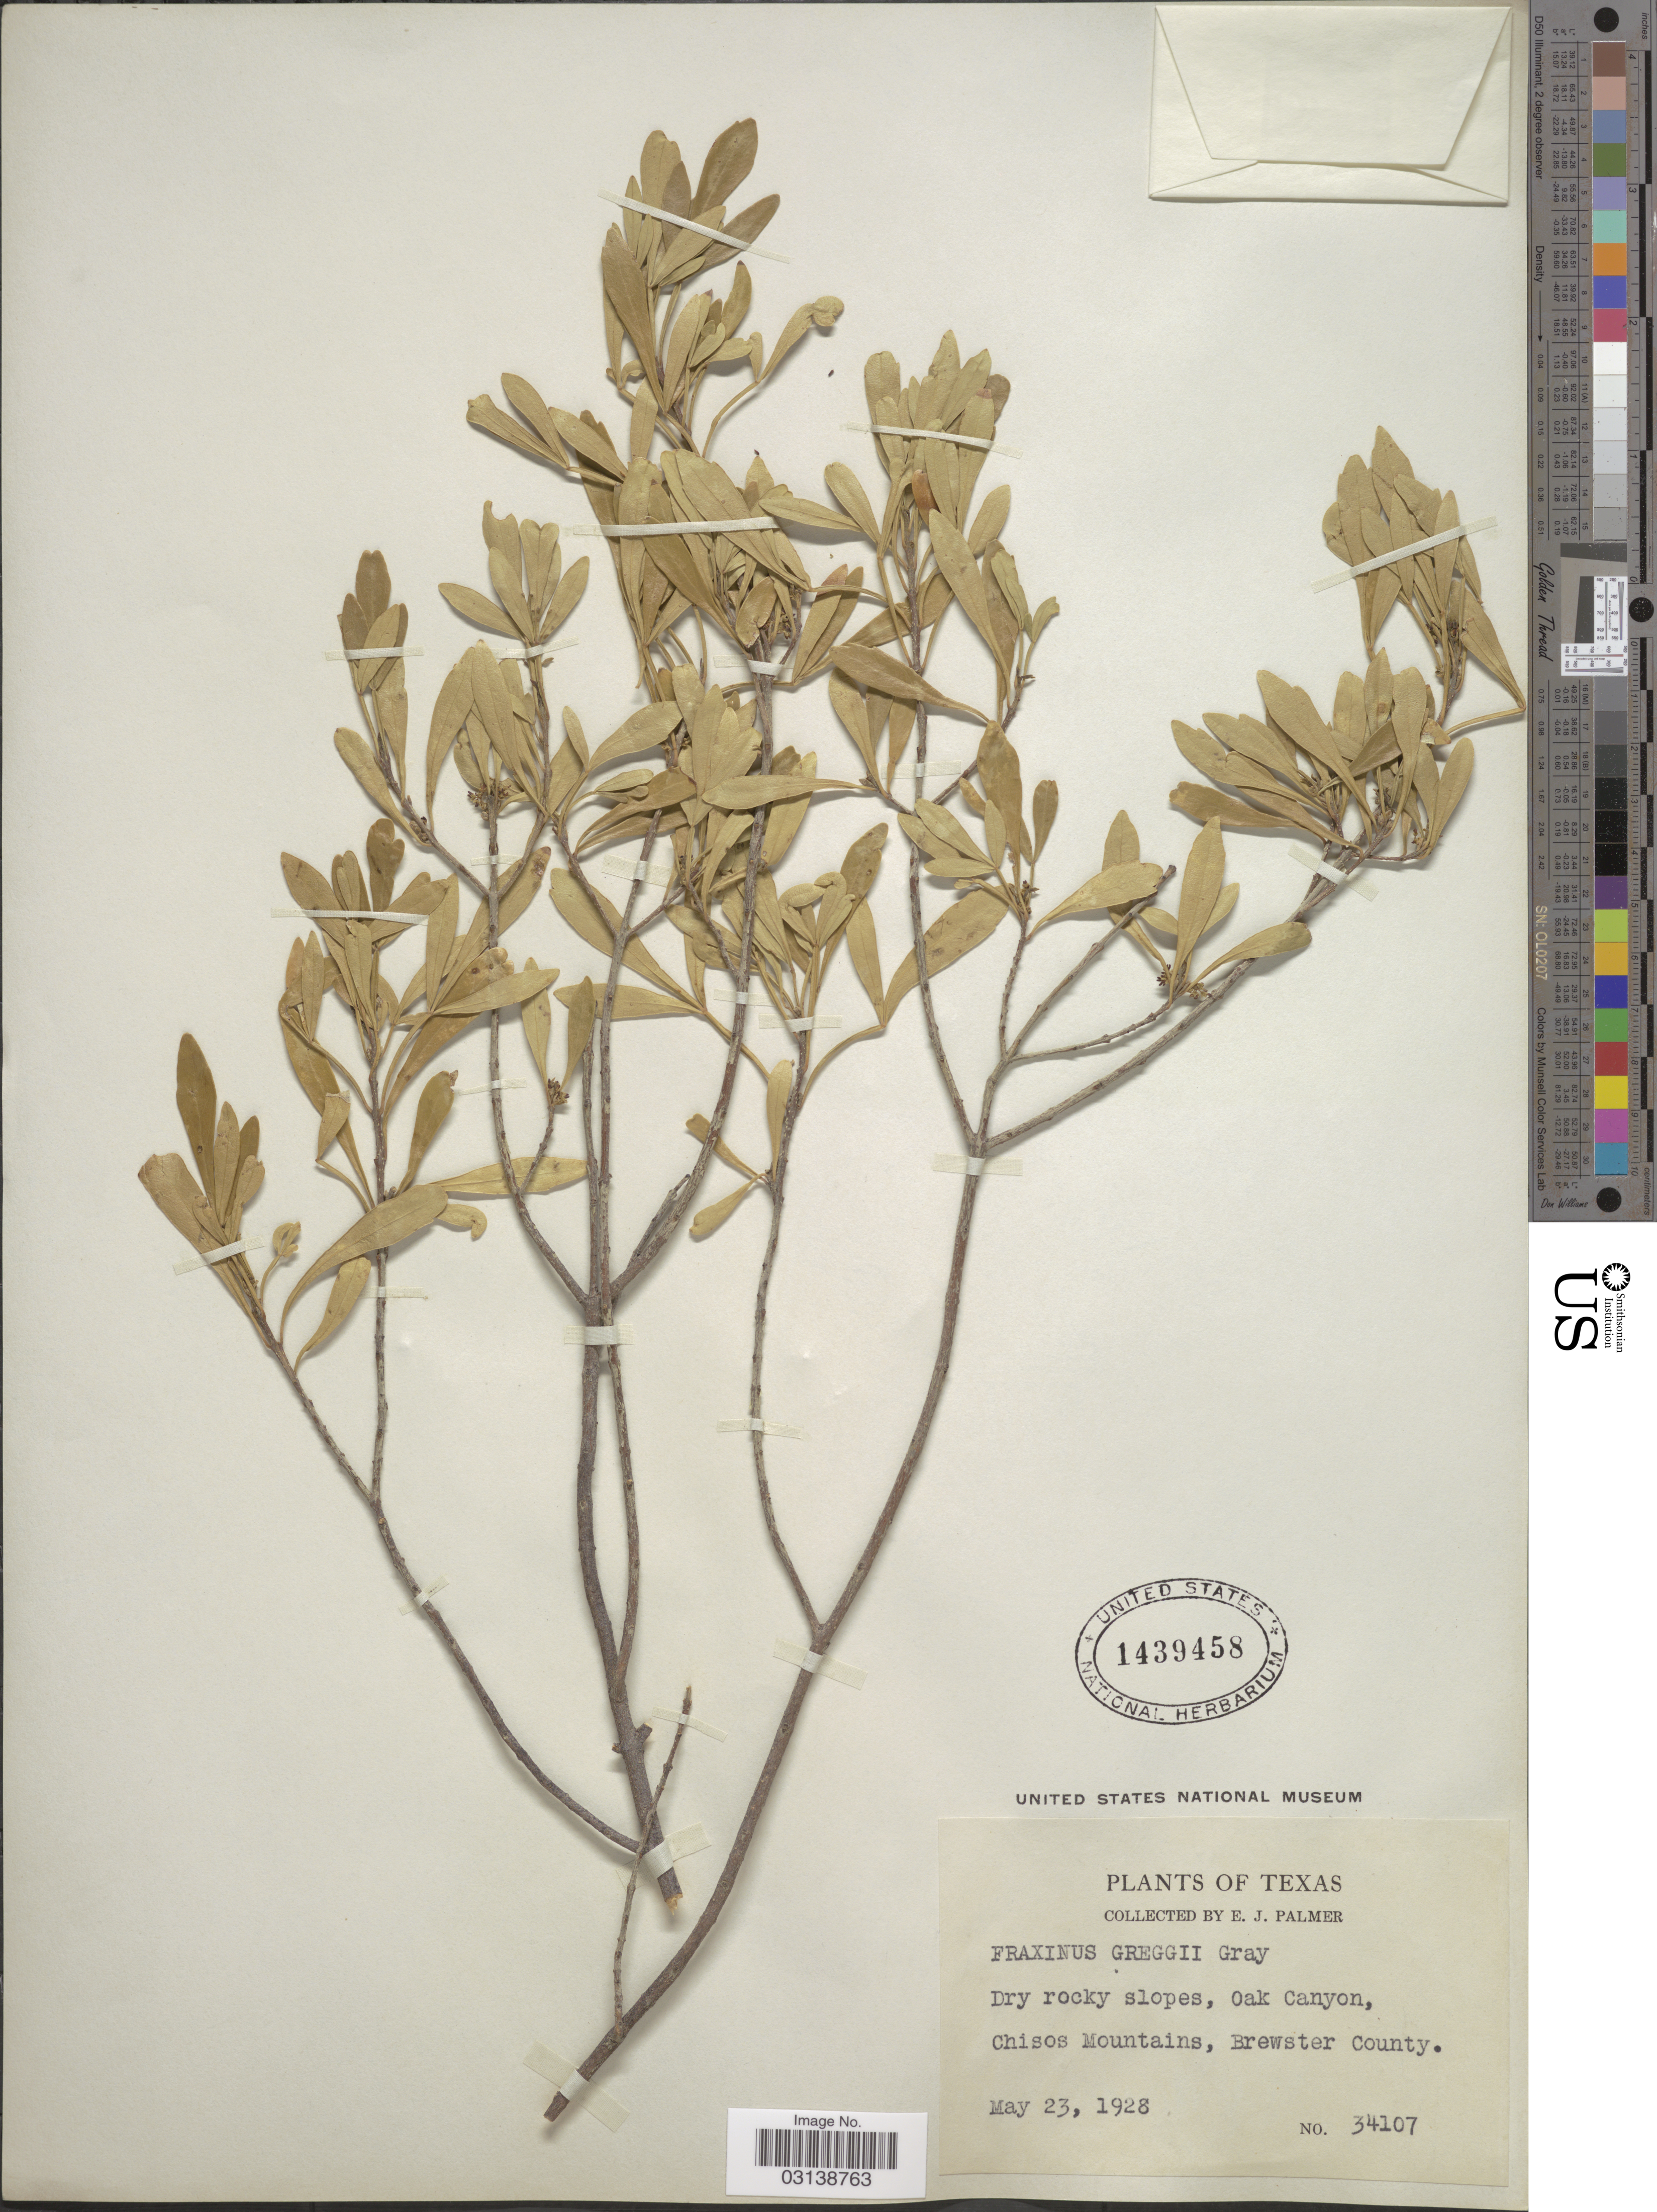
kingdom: Plantae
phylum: Tracheophyta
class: Magnoliopsida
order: Lamiales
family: Oleaceae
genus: Fraxinus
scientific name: Fraxinus greggii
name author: A. Gray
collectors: E. J. Palmer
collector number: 34107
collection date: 1928-05-23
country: United States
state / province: Texas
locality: Oak Canyon, Chisos Mountains, Brewster County.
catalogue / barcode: US 1439458